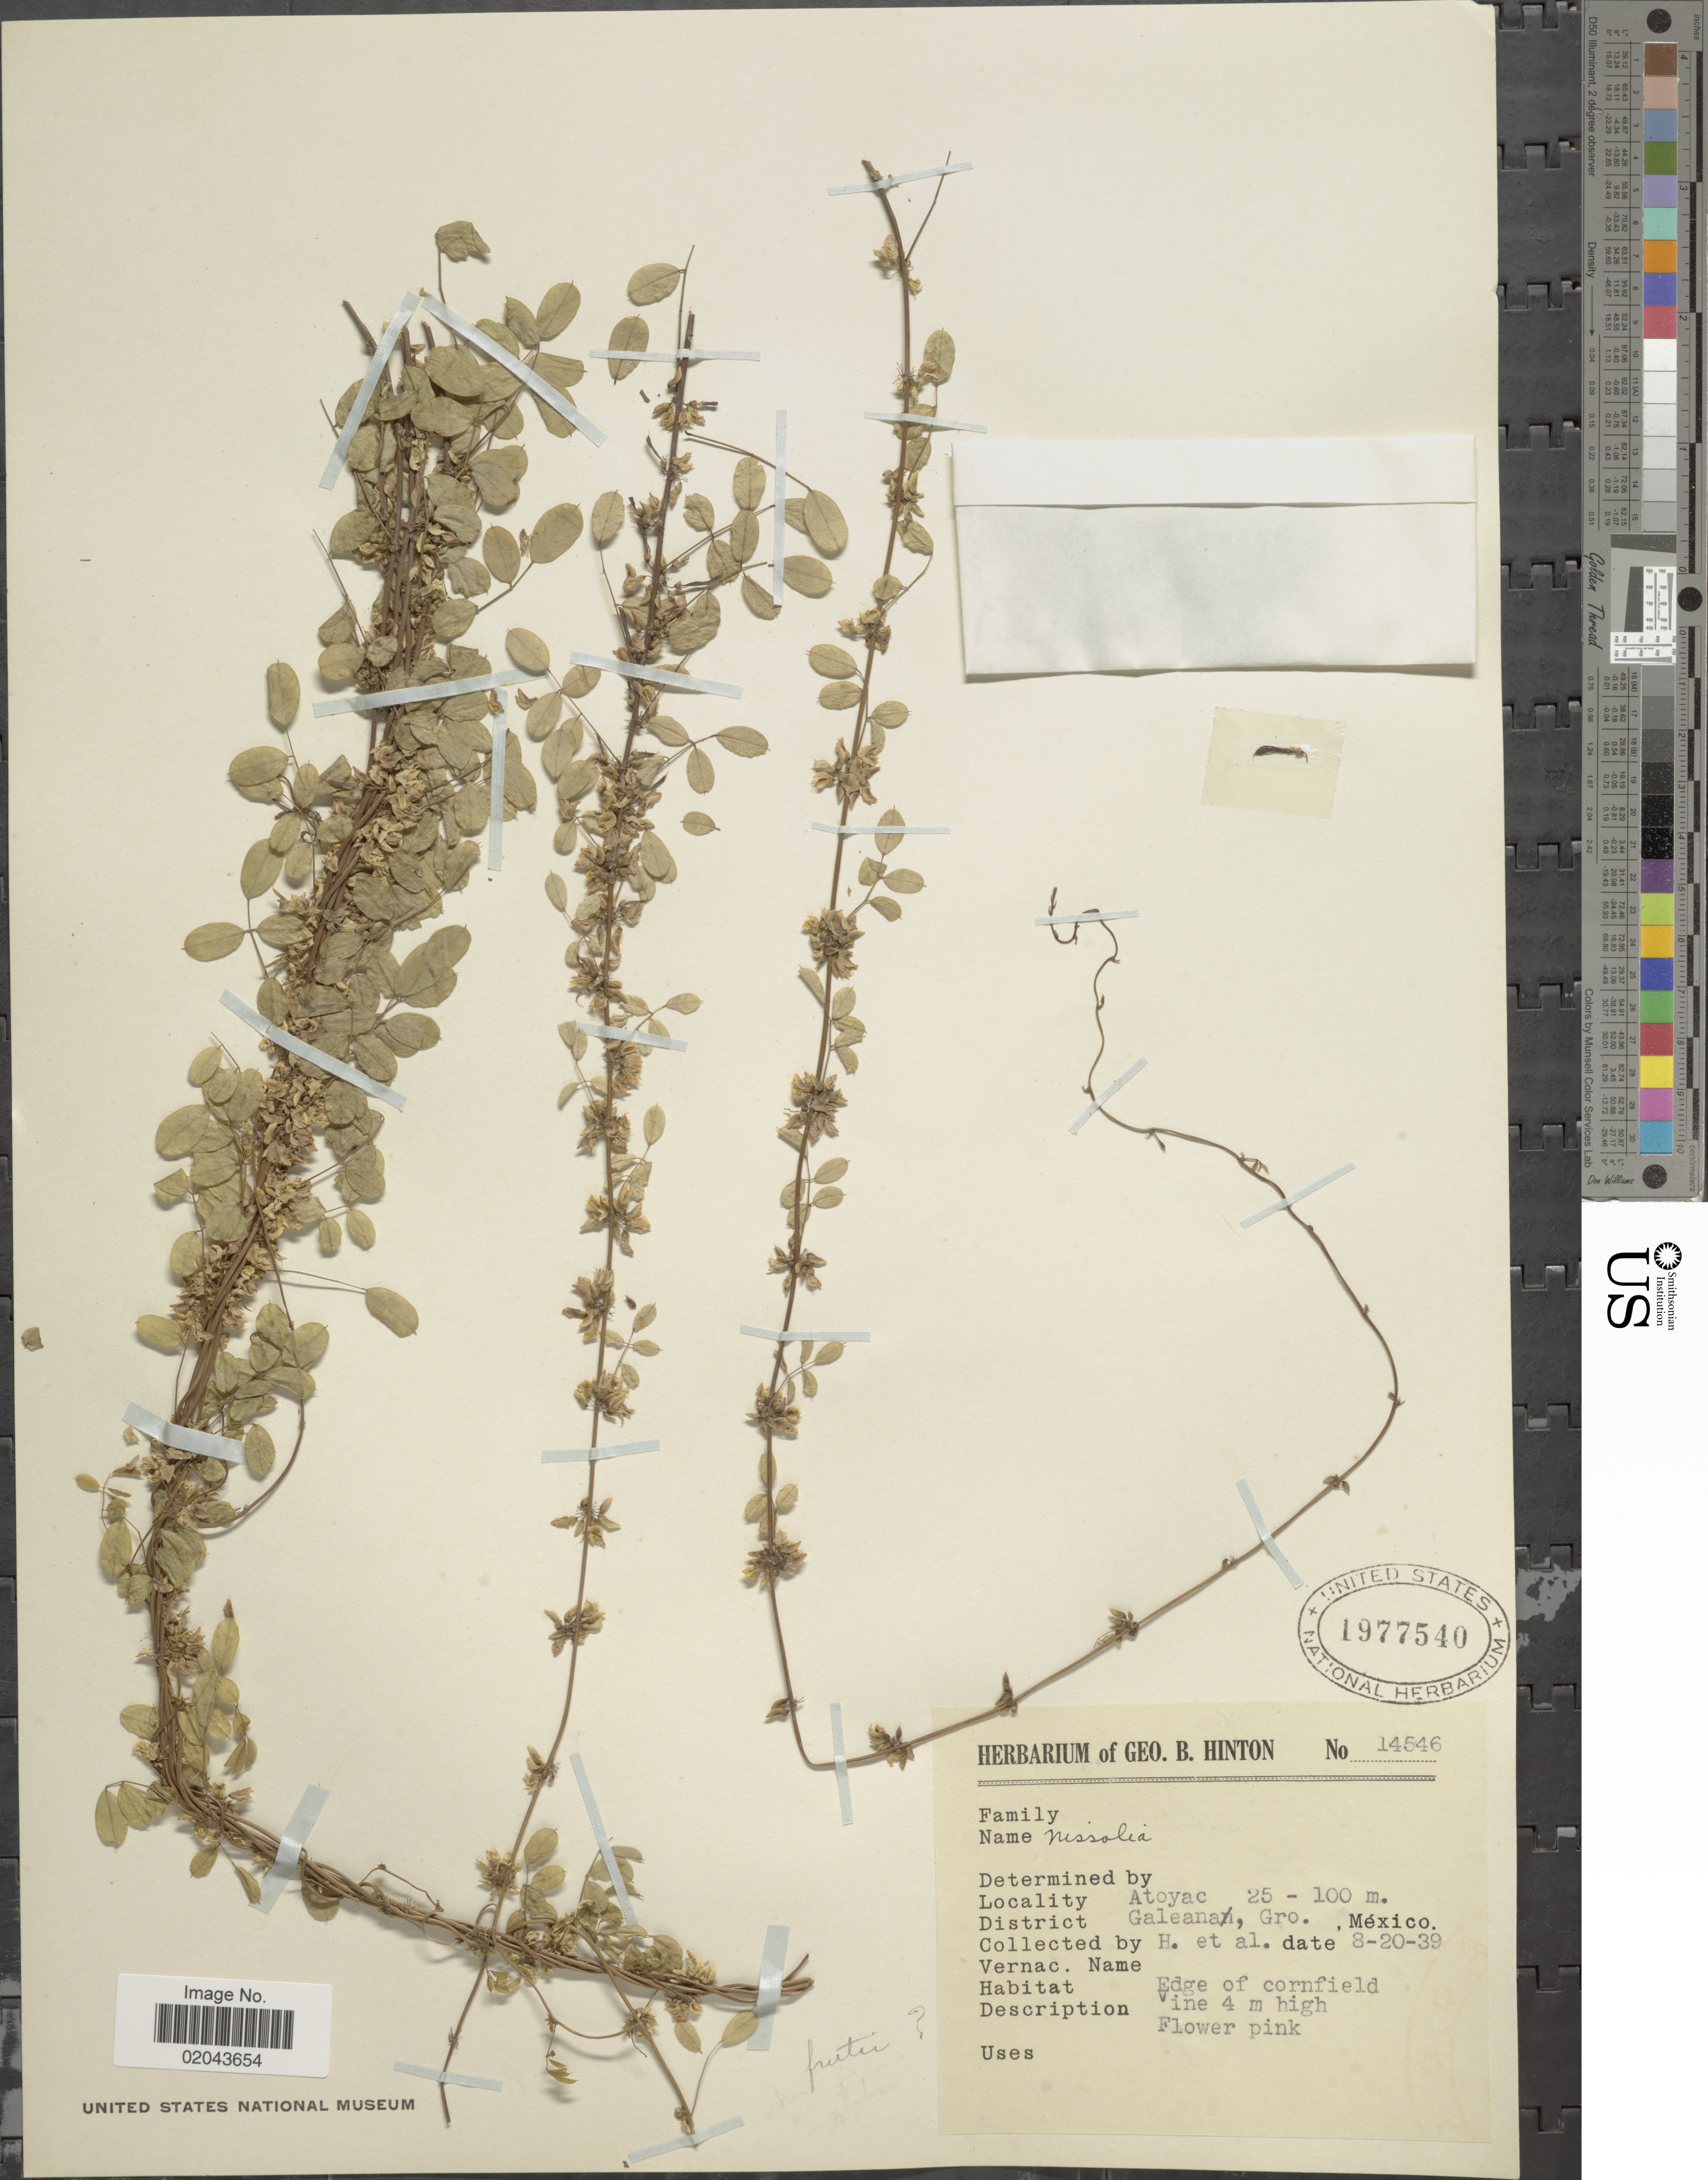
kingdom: Plantae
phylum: Tracheophyta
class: Magnoliopsida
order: Fabales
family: Fabaceae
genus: Nissolia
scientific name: Nissolia fruticosa var. fruticosa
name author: Jacq.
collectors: G. B. Hinton & et al.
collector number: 14546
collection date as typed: Transcribed d/m/y: 20/8/39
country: Mexico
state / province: Guerrero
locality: Atotyac, District Galeanan, edge of cornfield.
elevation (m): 25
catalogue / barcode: US 1977540